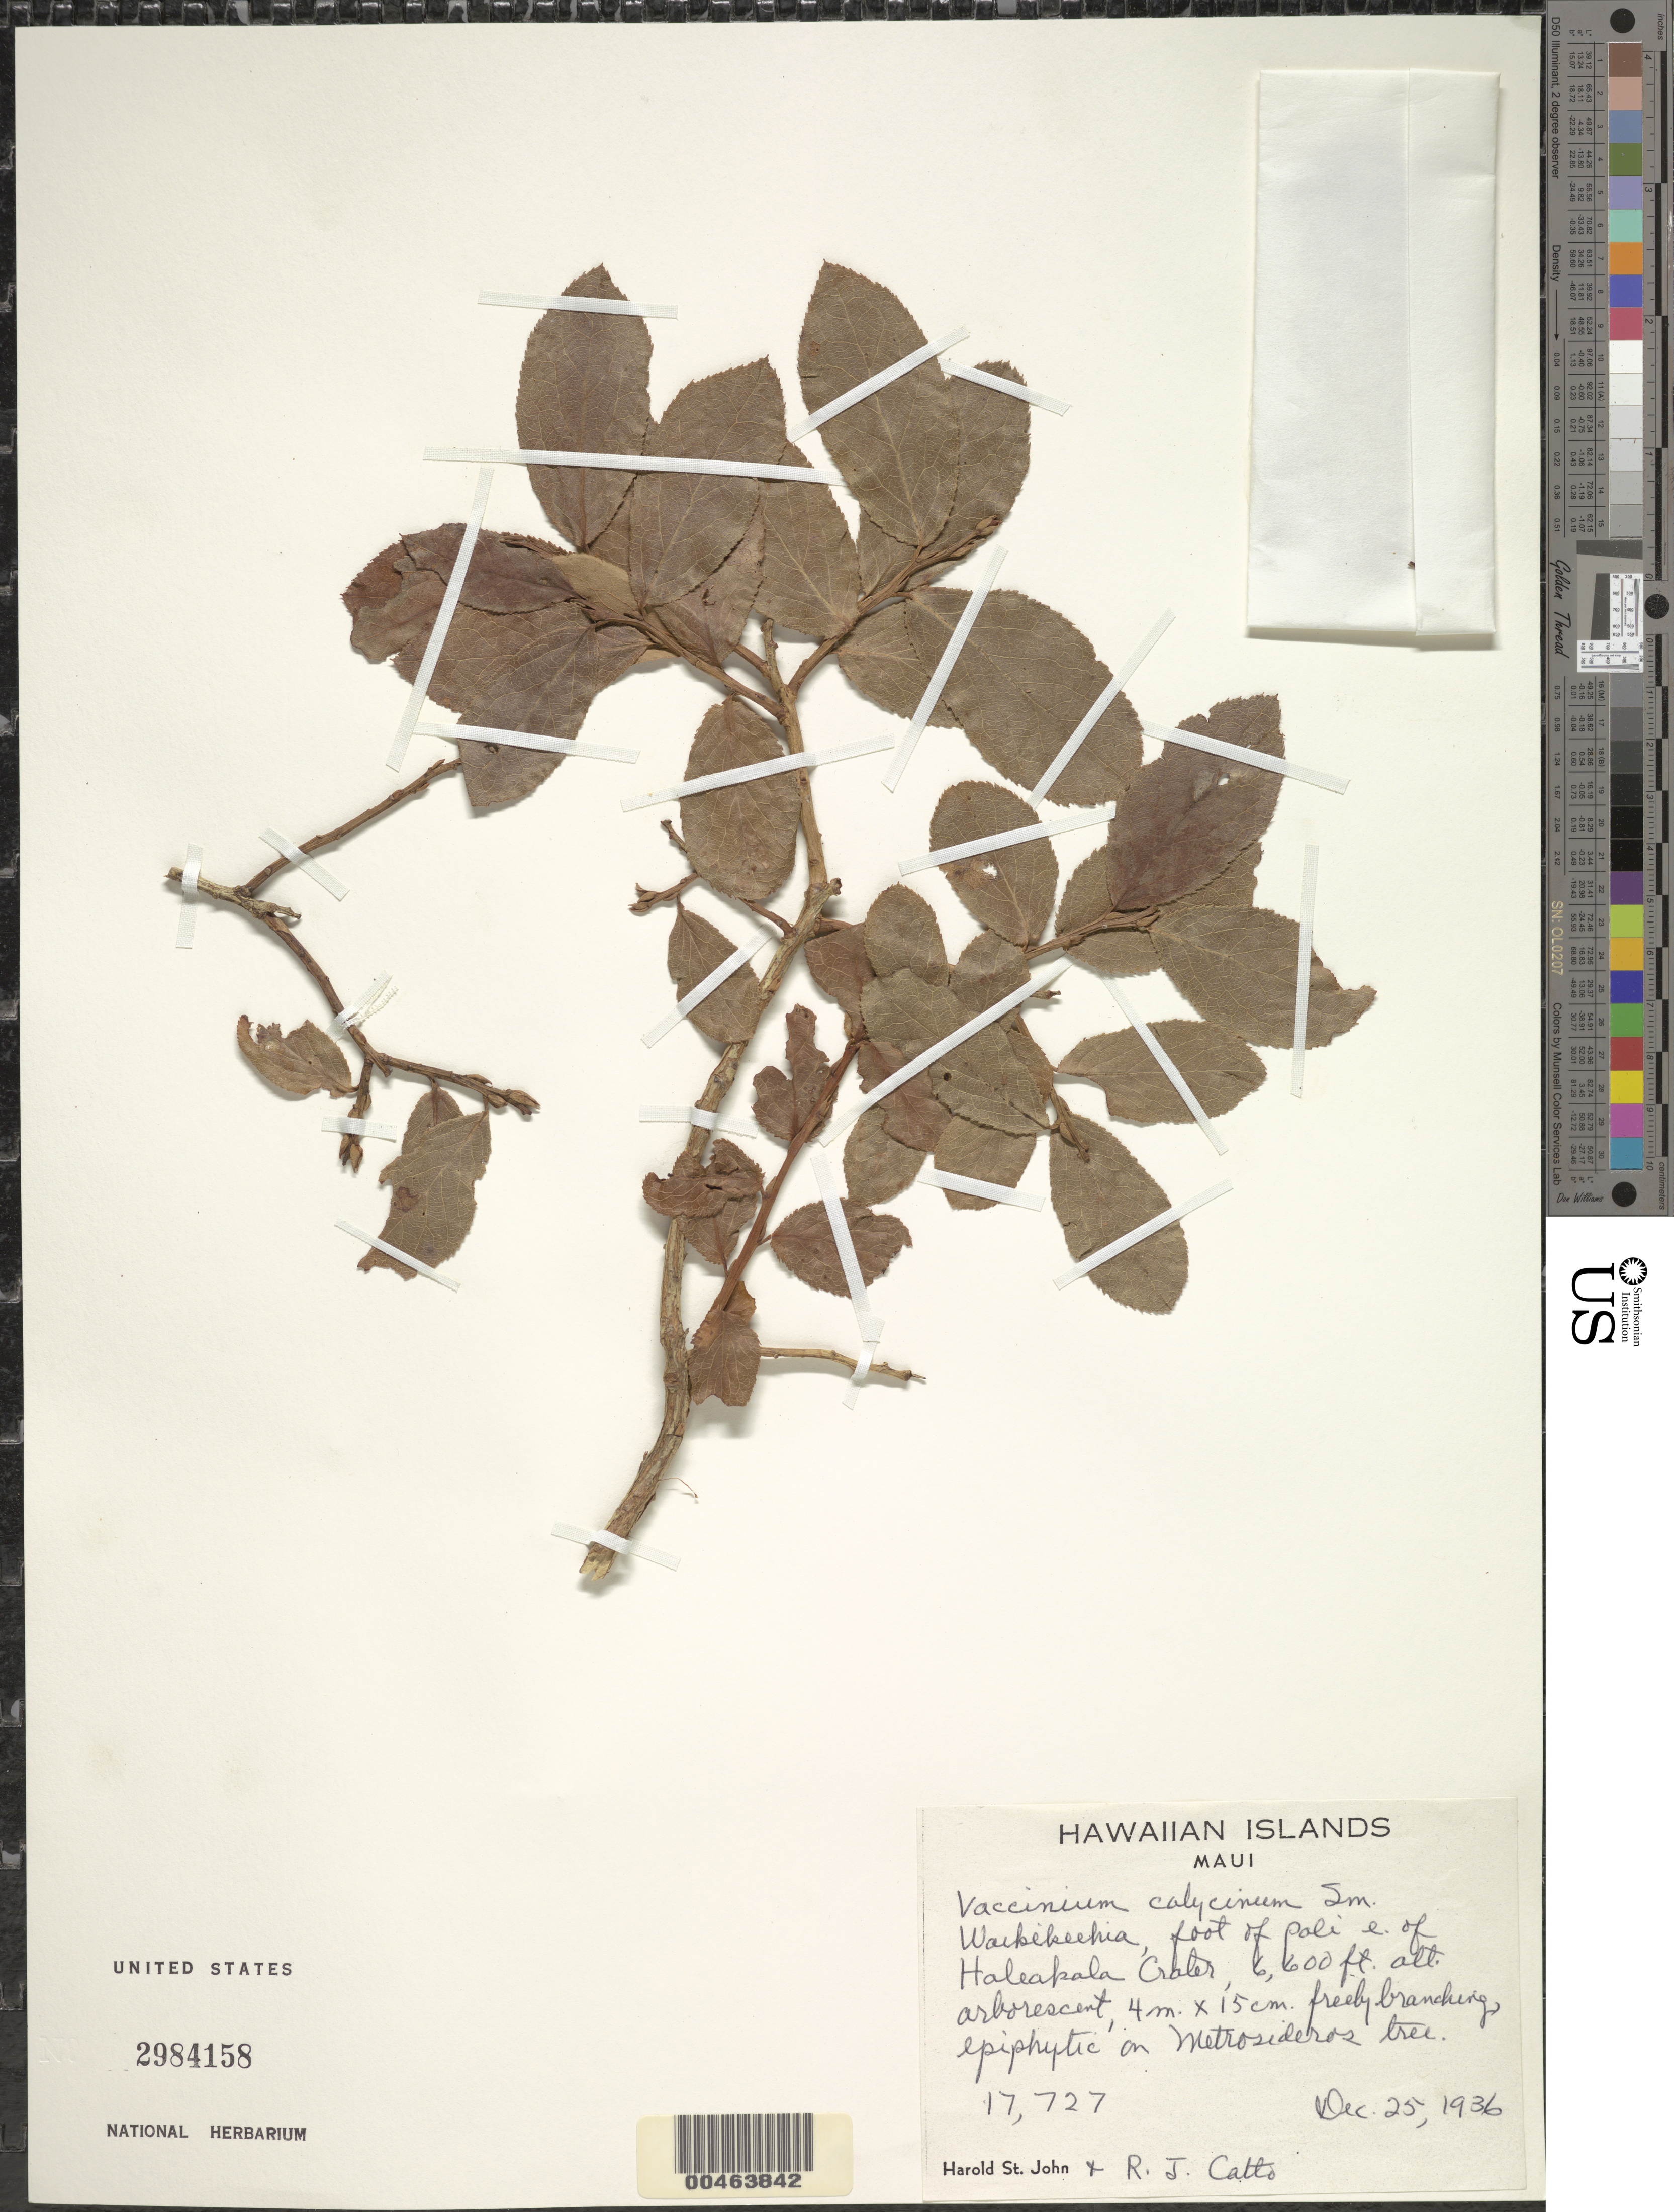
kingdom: Plantae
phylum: Tracheophyta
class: Magnoliopsida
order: Ericales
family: Ericaceae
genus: Vaccinium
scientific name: Vaccinium calycinum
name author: Sm.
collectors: H. St. John & R. Catto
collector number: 17727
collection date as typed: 25 Dec 1936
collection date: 1936-12-25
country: United States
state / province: Hawaii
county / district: Maui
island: Maui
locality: Waikekeehia, foot of Pali east of Haleakala Crater.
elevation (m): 2012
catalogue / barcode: US 2984158